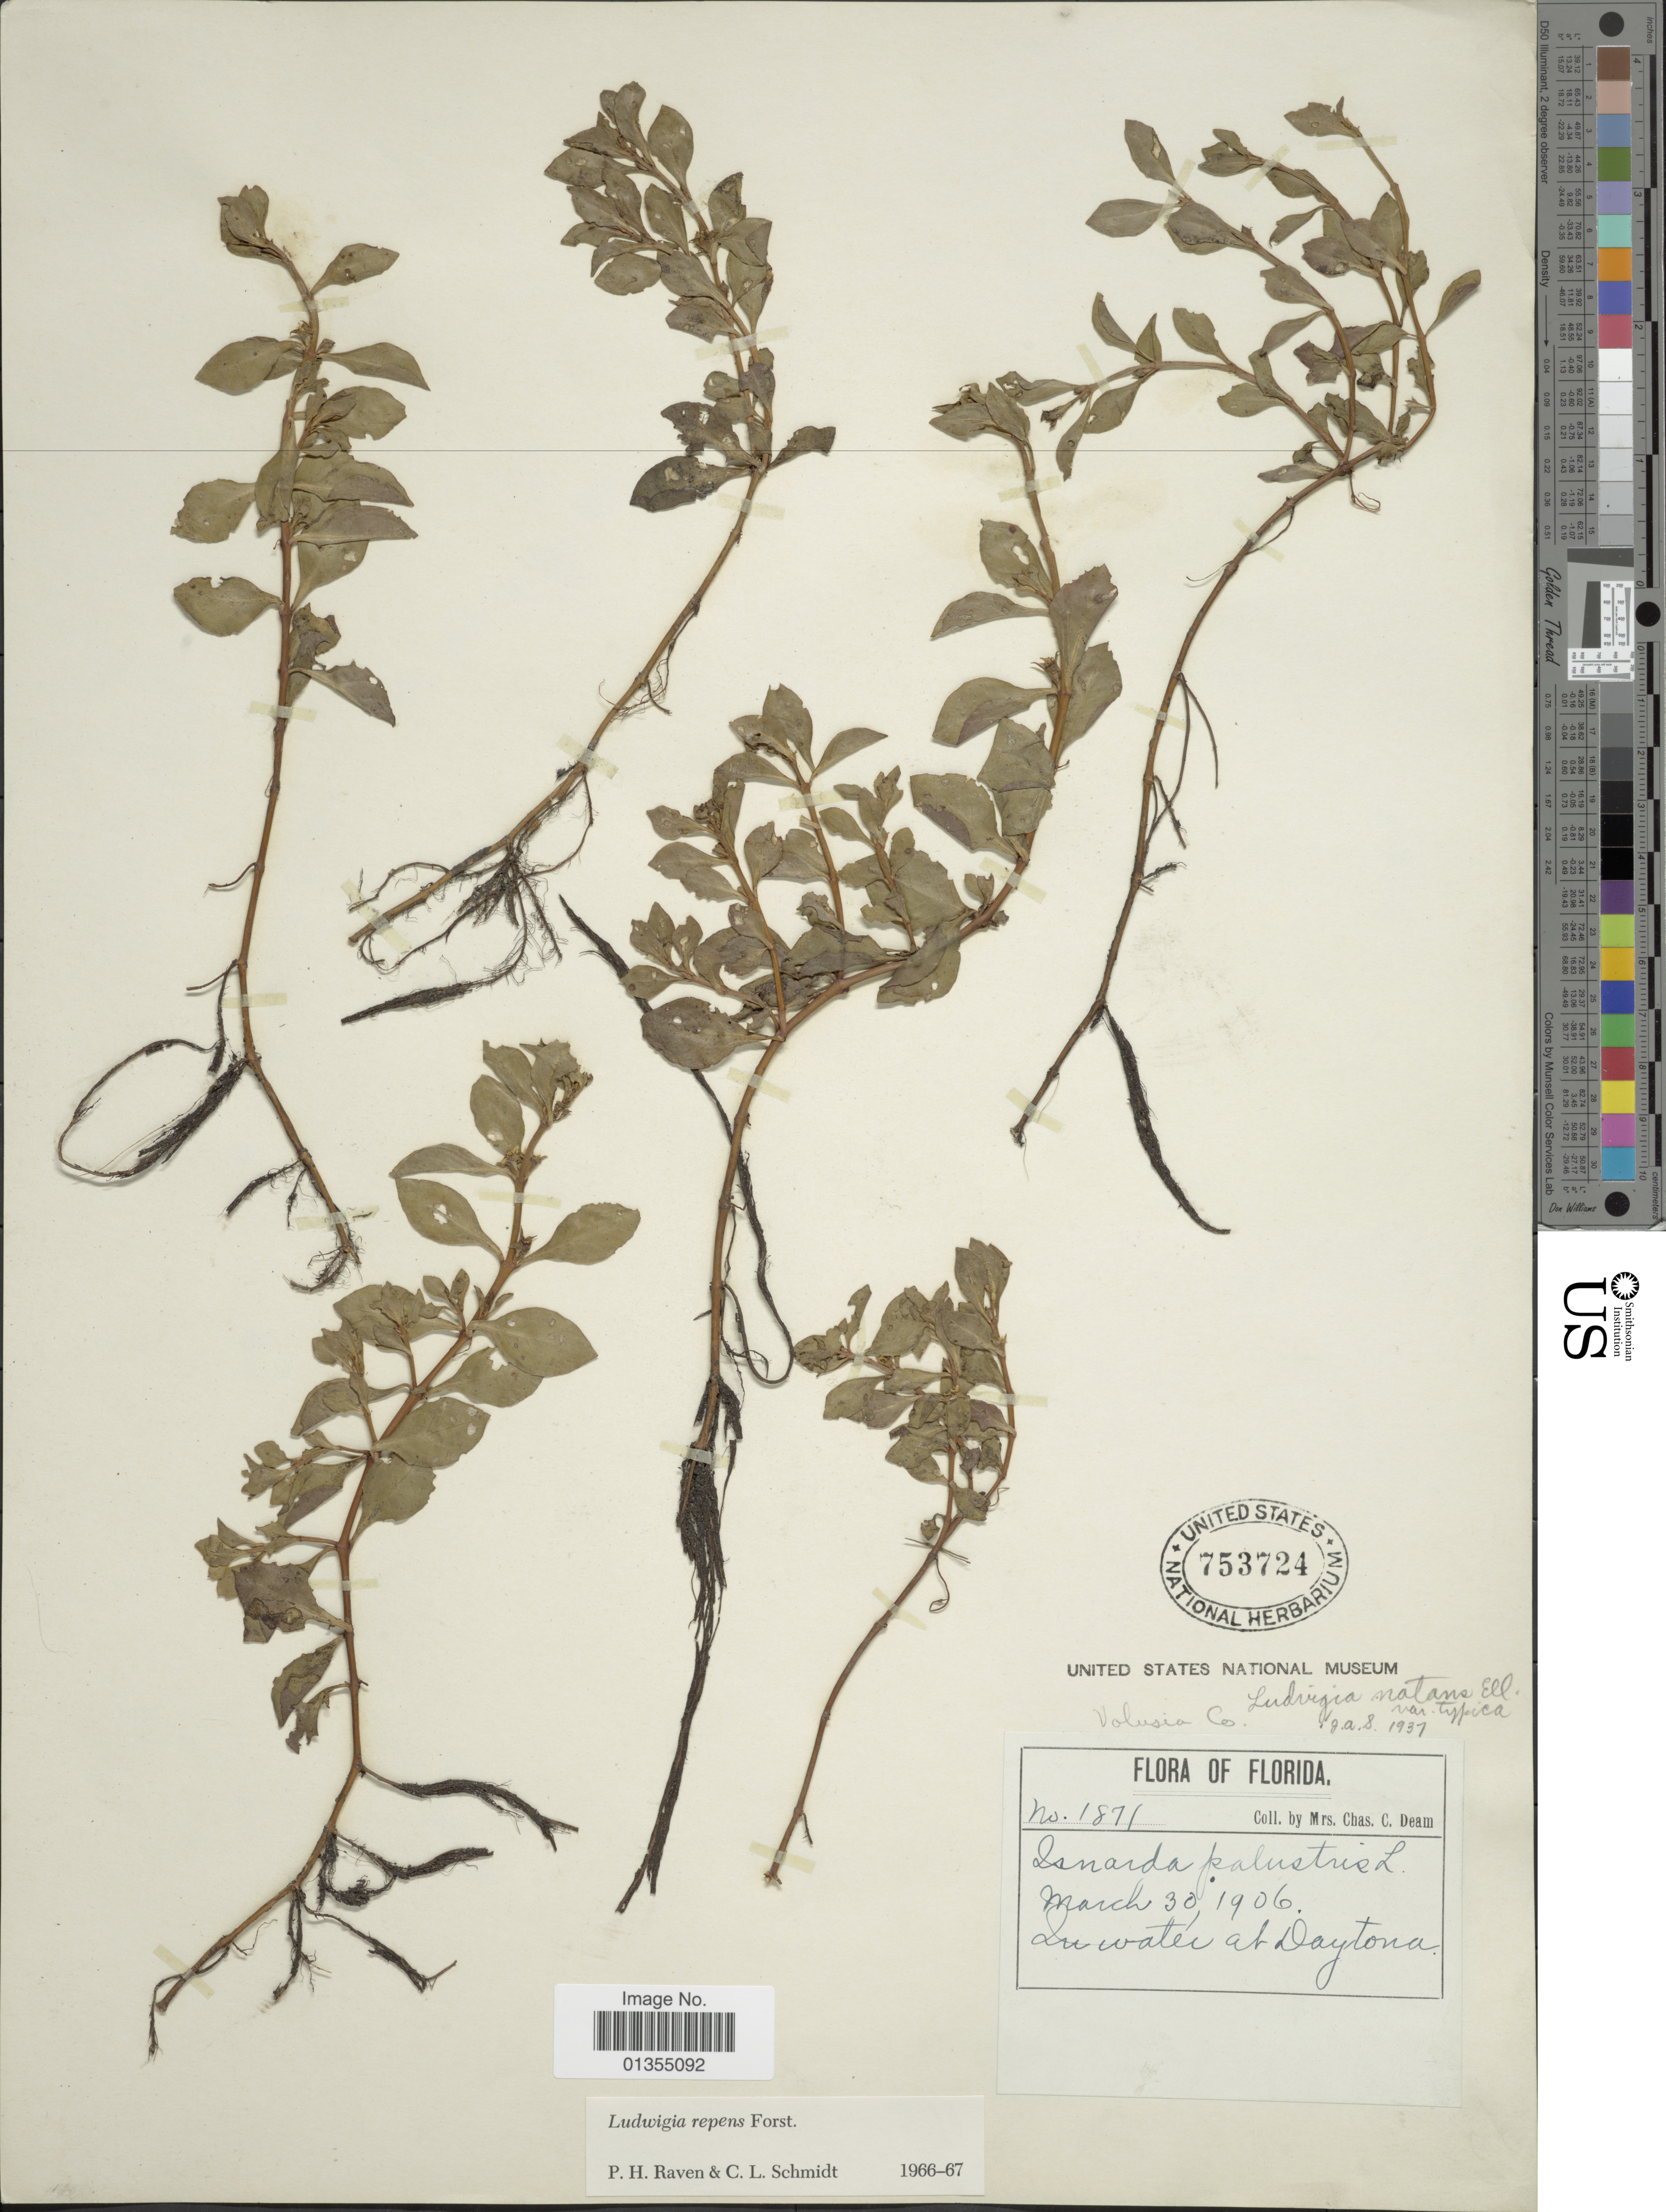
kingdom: Plantae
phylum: Tracheophyta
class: Magnoliopsida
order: Myrtales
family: Onagraceae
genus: Ludwigia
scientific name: Ludwigia repens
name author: J.R. Forst.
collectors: C. C. Deam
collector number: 1871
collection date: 1906-03-30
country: United States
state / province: Florida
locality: In water at Daytona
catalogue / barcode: US 753724